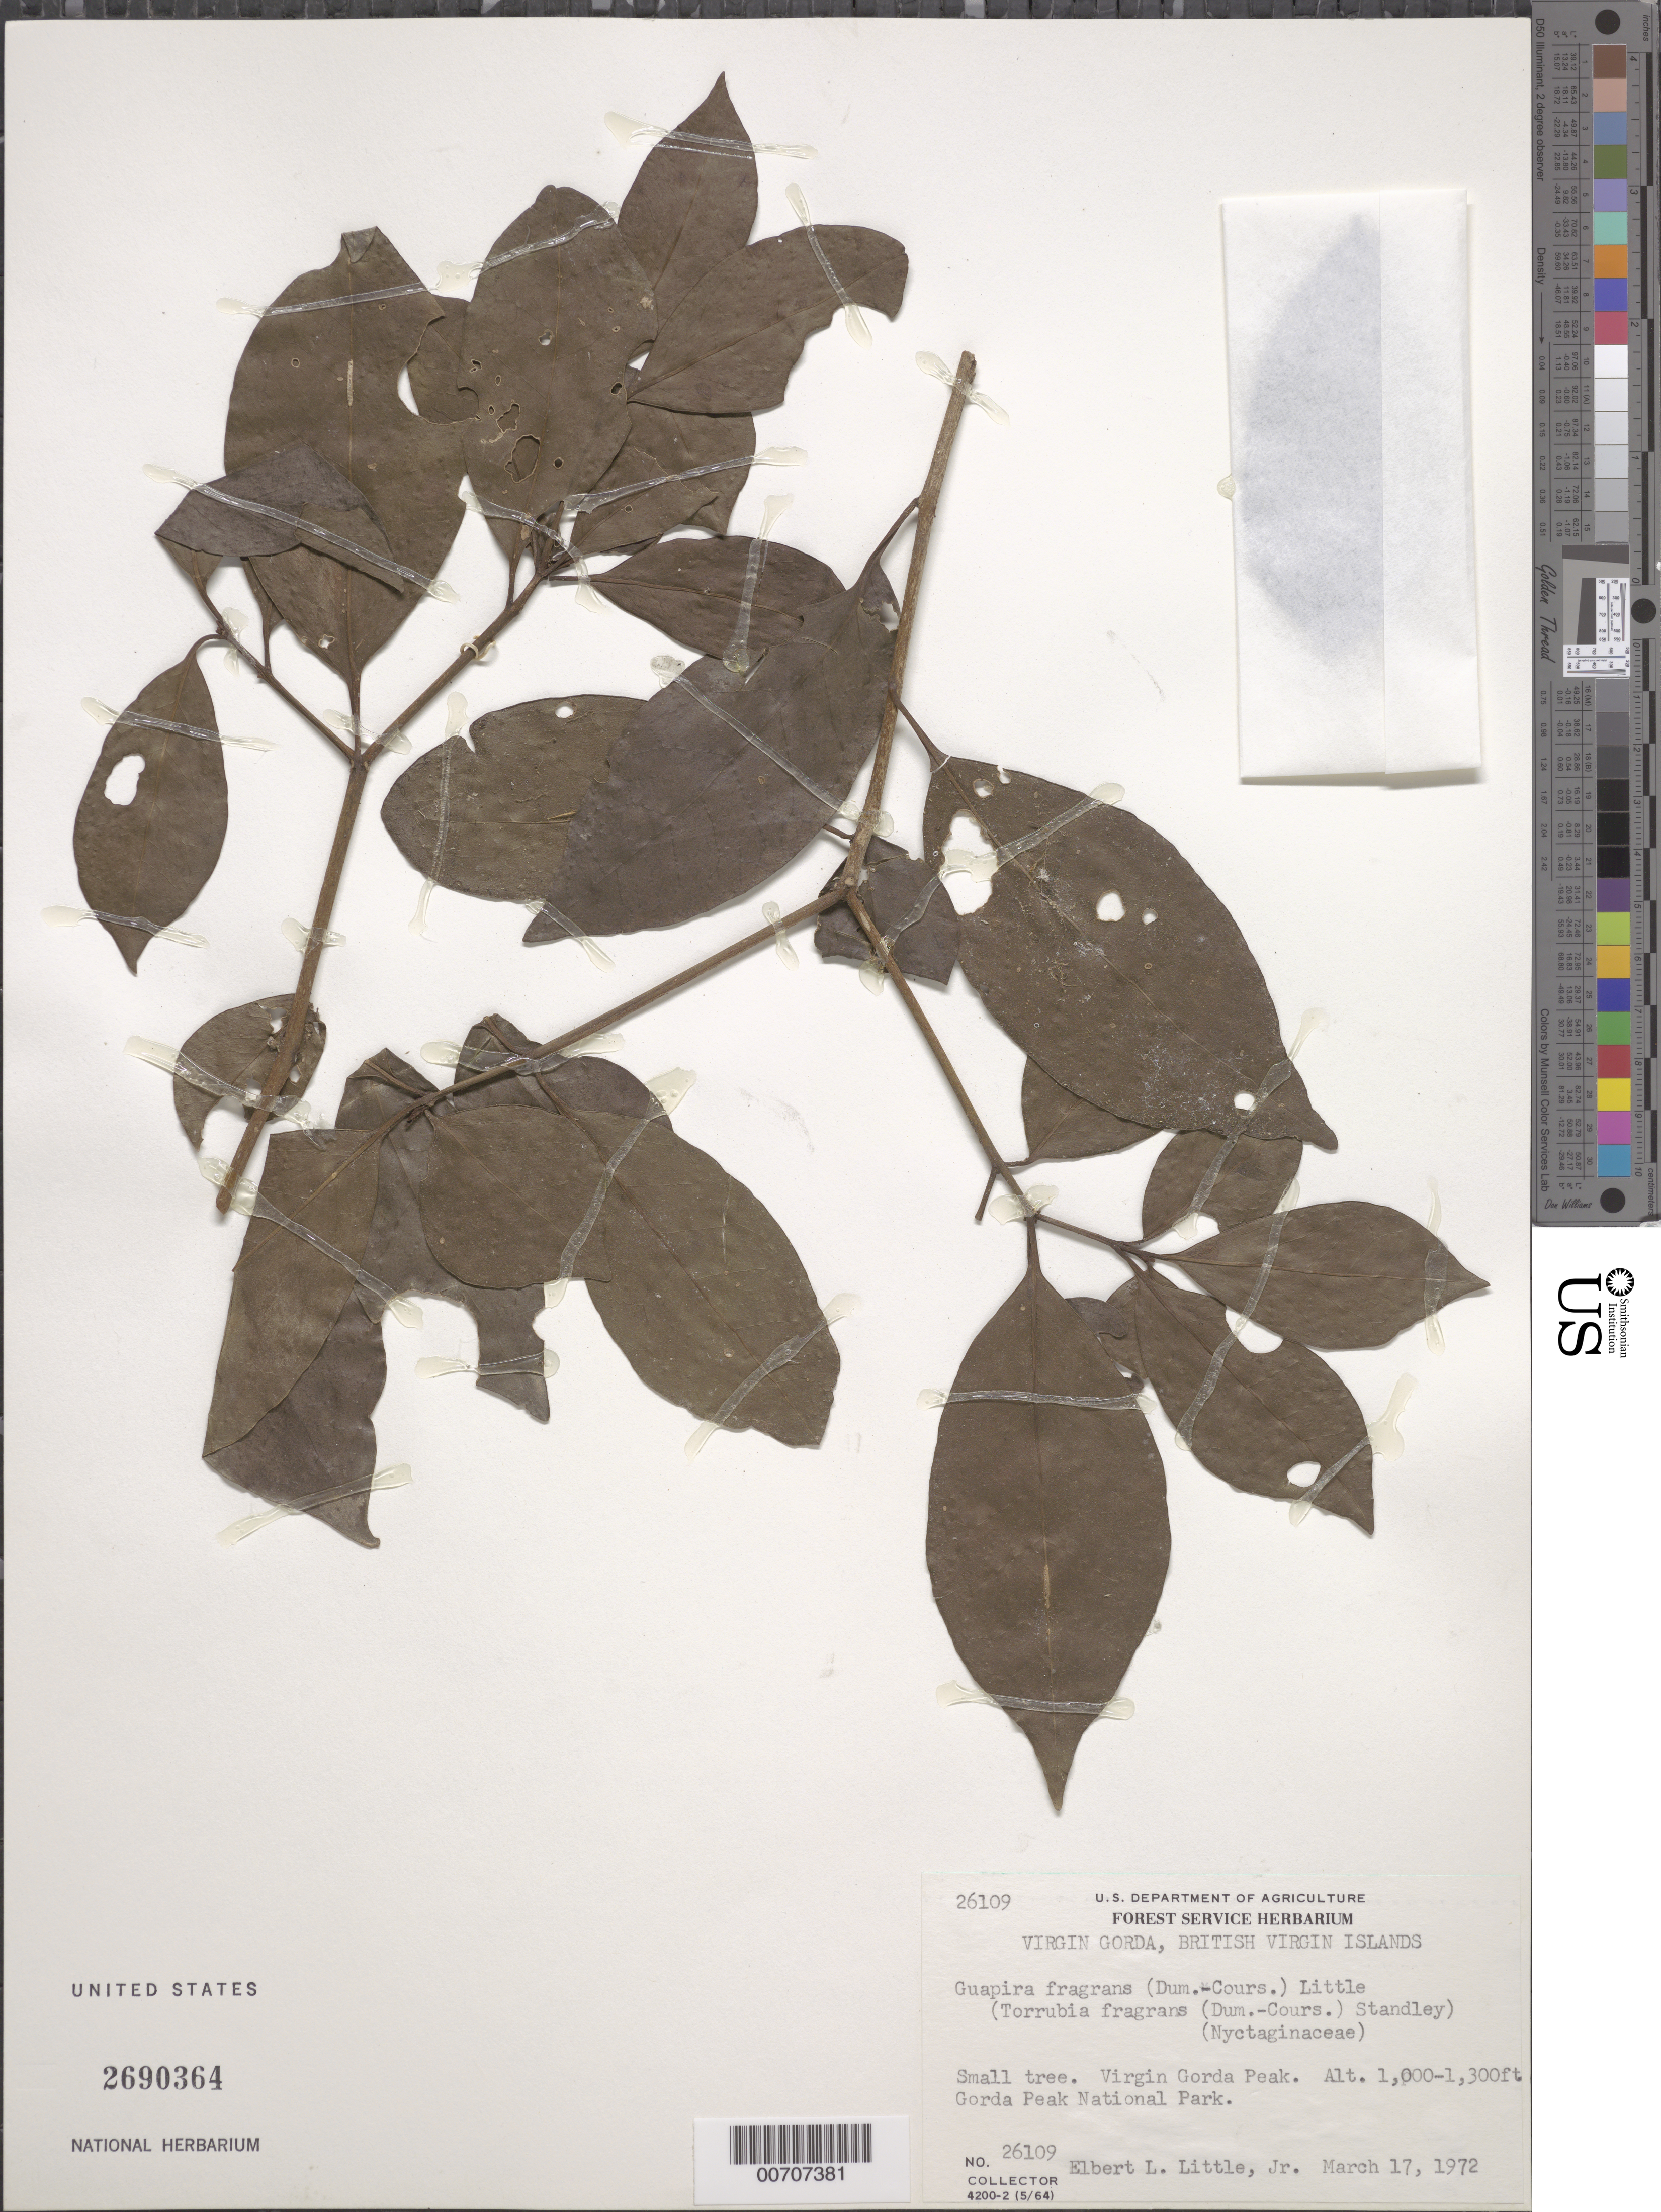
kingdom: Plantae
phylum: Tracheophyta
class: Magnoliopsida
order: Caryophyllales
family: Nyctaginaceae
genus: Guapira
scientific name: Guapira fragrans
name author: (Dum. Cours.) Little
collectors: E. L. Little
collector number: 26109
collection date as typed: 17 Mar 1972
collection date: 1972-03-17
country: British Virgin Islands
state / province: Virgin Gorda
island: Virgin Gorda Island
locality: Gorda Peak Ntl. Park; Virgin Gorda Peak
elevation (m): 305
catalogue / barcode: US 2690364